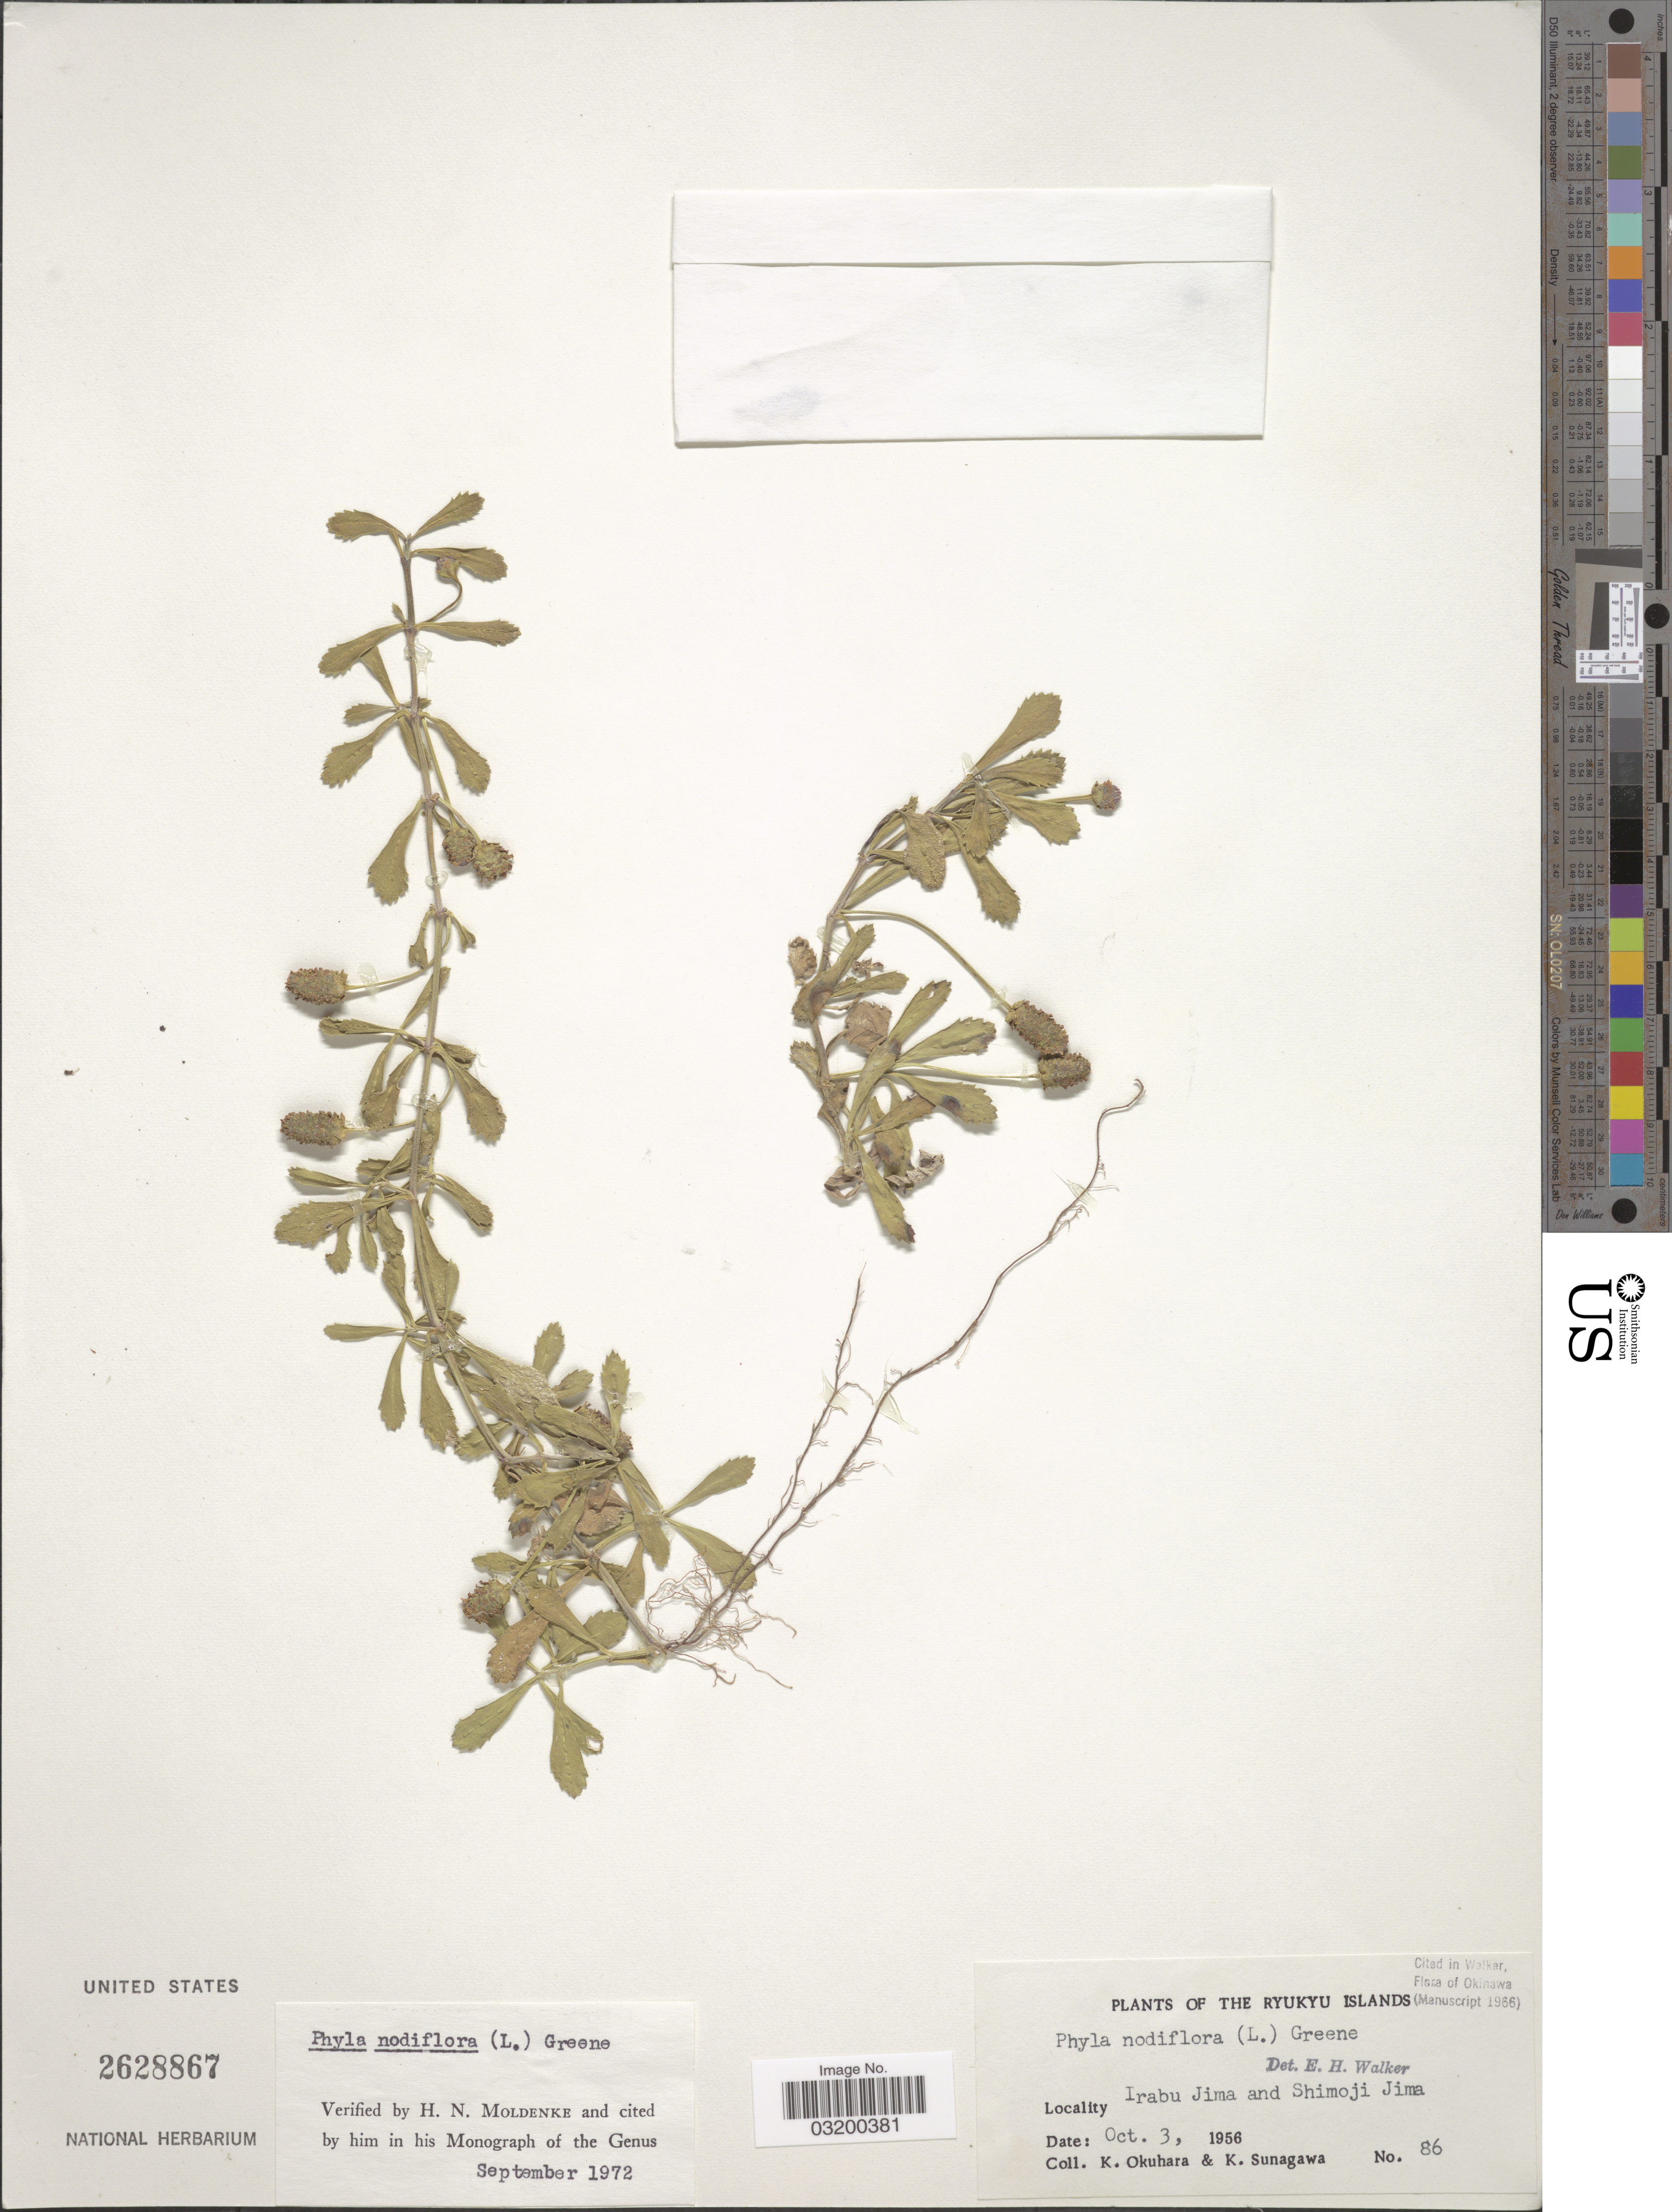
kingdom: Plantae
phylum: Tracheophyta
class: Magnoliopsida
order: Lamiales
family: Verbenaceae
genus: Phyla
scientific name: Phyla nodiflora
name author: (L.) Greene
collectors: K. Okuhara & K. Sunagawa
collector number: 86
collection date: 1956-10-03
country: Japan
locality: Ryukyu Islands. Irabu Jima and Shimoji Jima.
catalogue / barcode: US 2628867